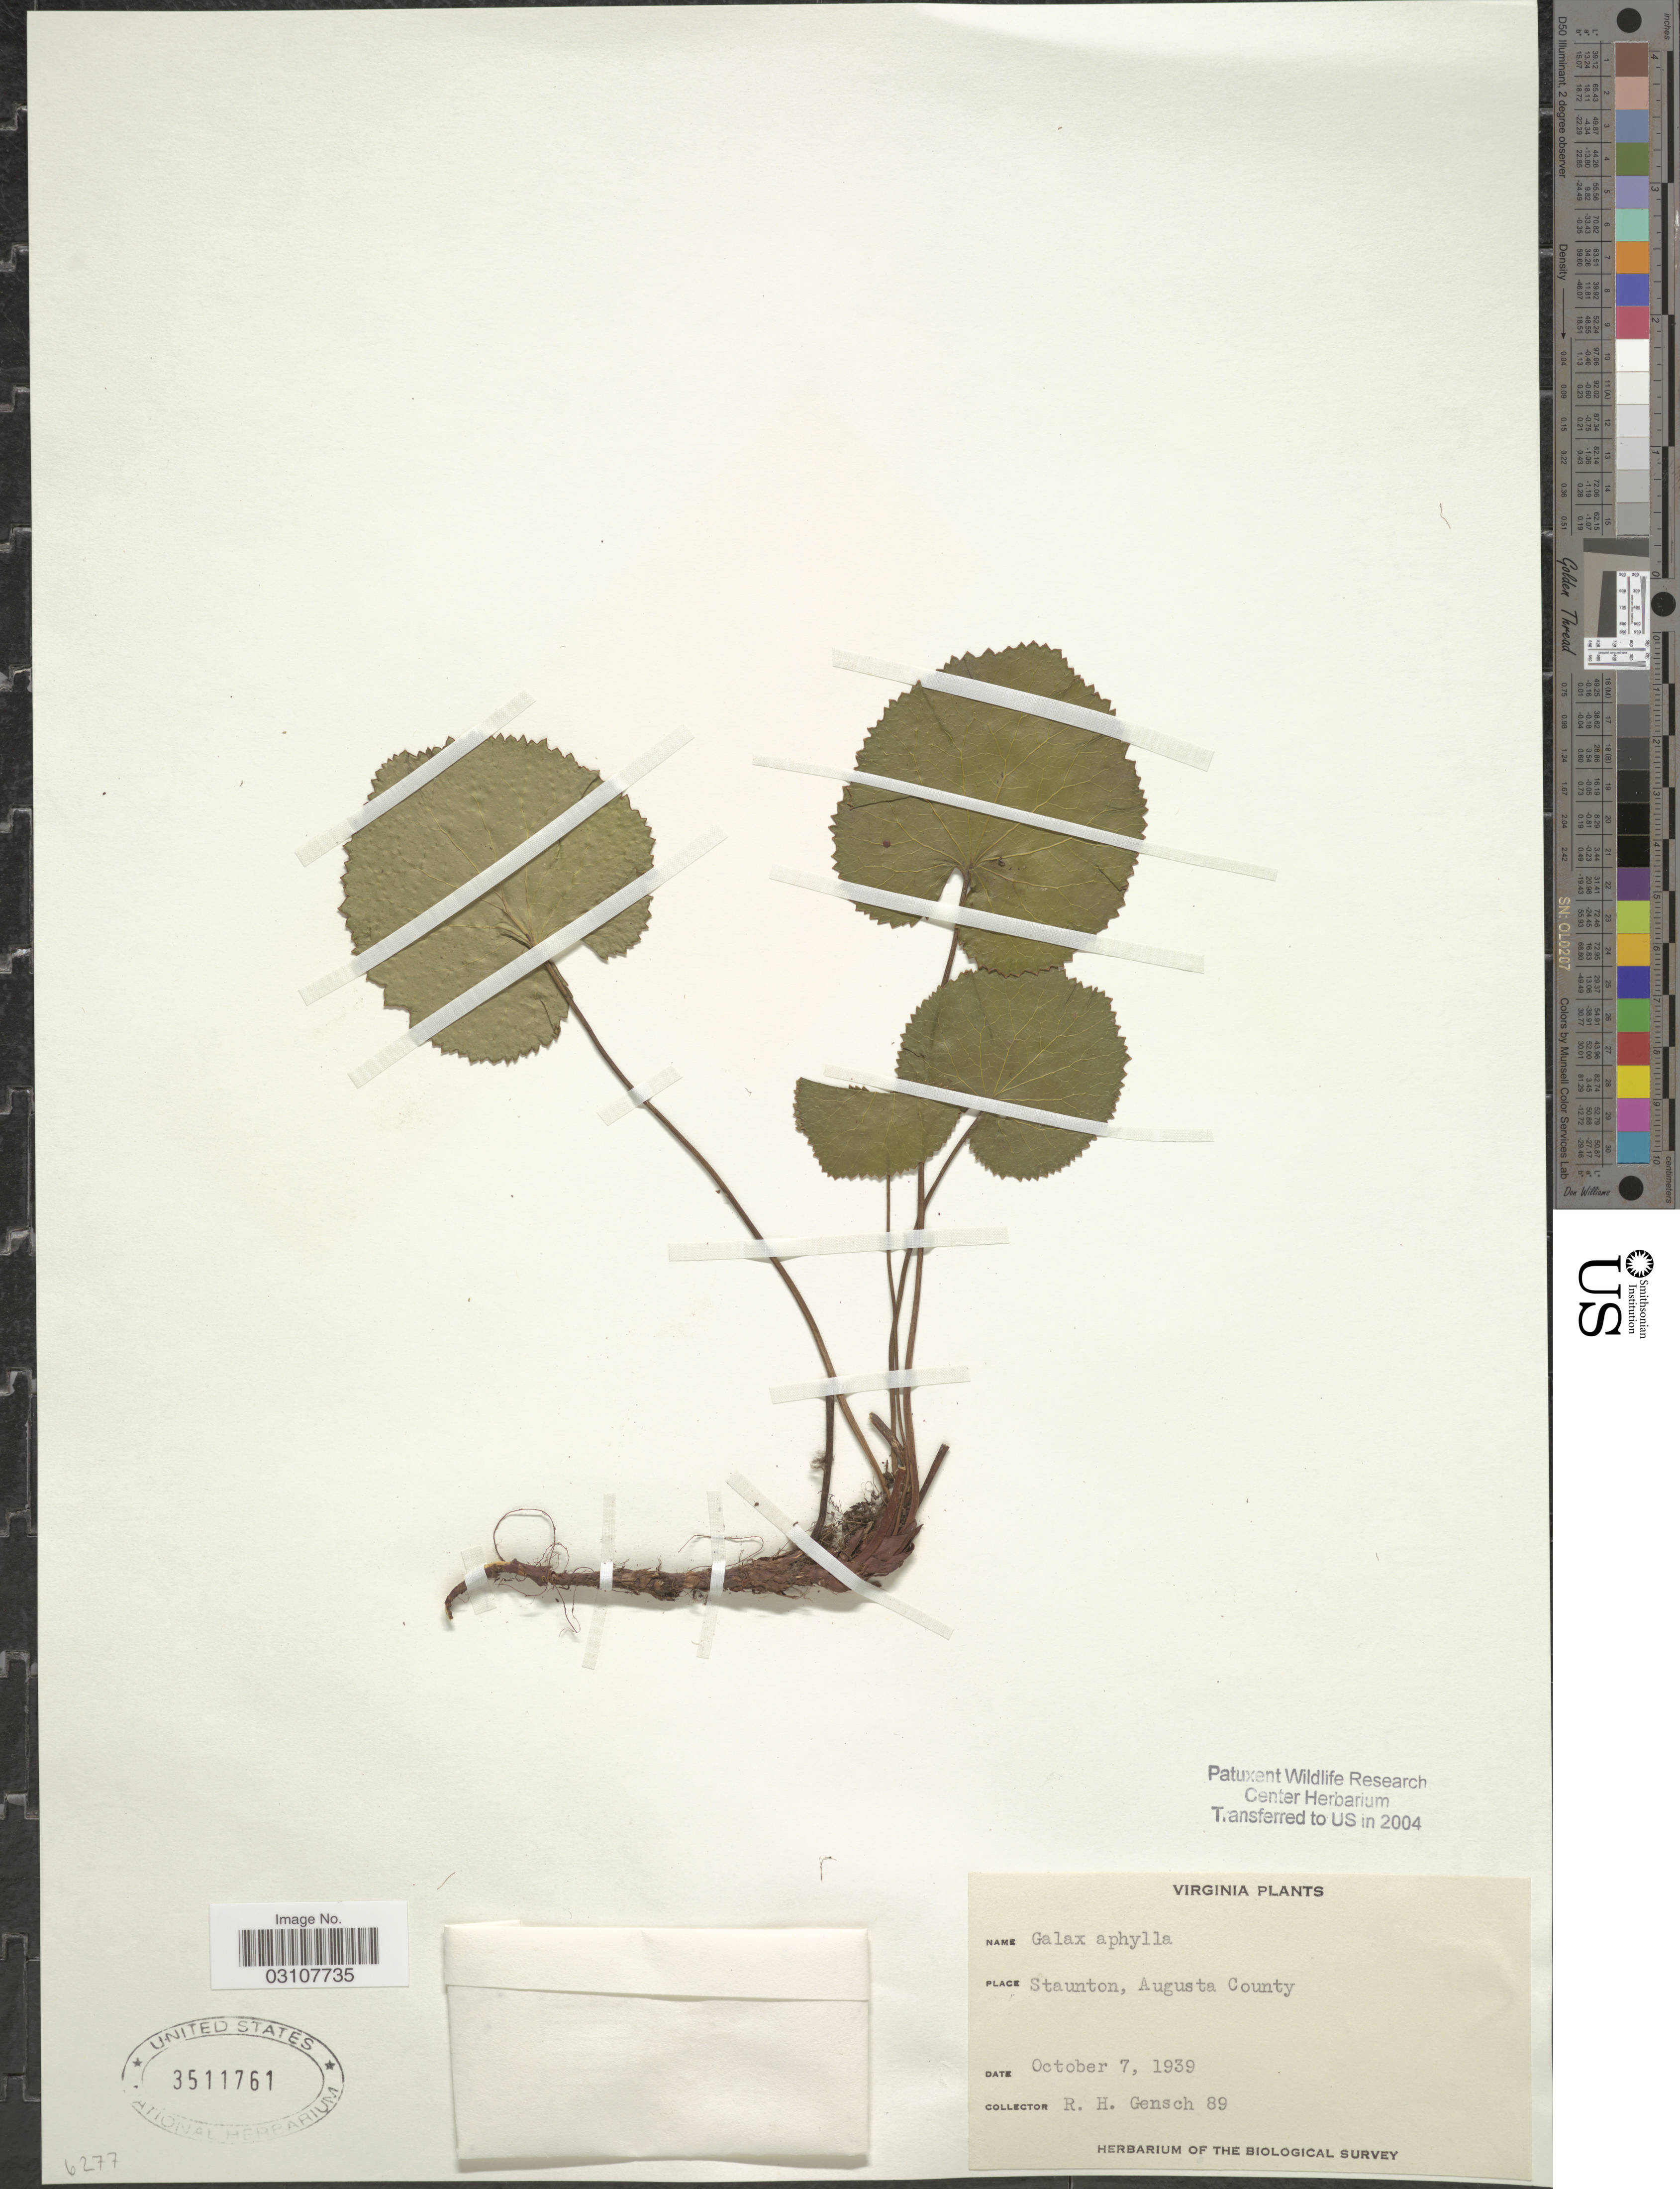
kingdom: Plantae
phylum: Tracheophyta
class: Magnoliopsida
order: Ericales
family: Diapensiaceae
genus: Galax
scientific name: Galax urceolata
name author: (Poir.) Brummitt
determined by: Gaynor, Michelle L., (FLAS), University of Florida (UNITED STATES)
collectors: R. Gensch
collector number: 89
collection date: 1939-10-07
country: United States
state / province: Virginia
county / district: Augusta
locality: Staunton, Augusta County.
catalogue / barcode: US 3511761